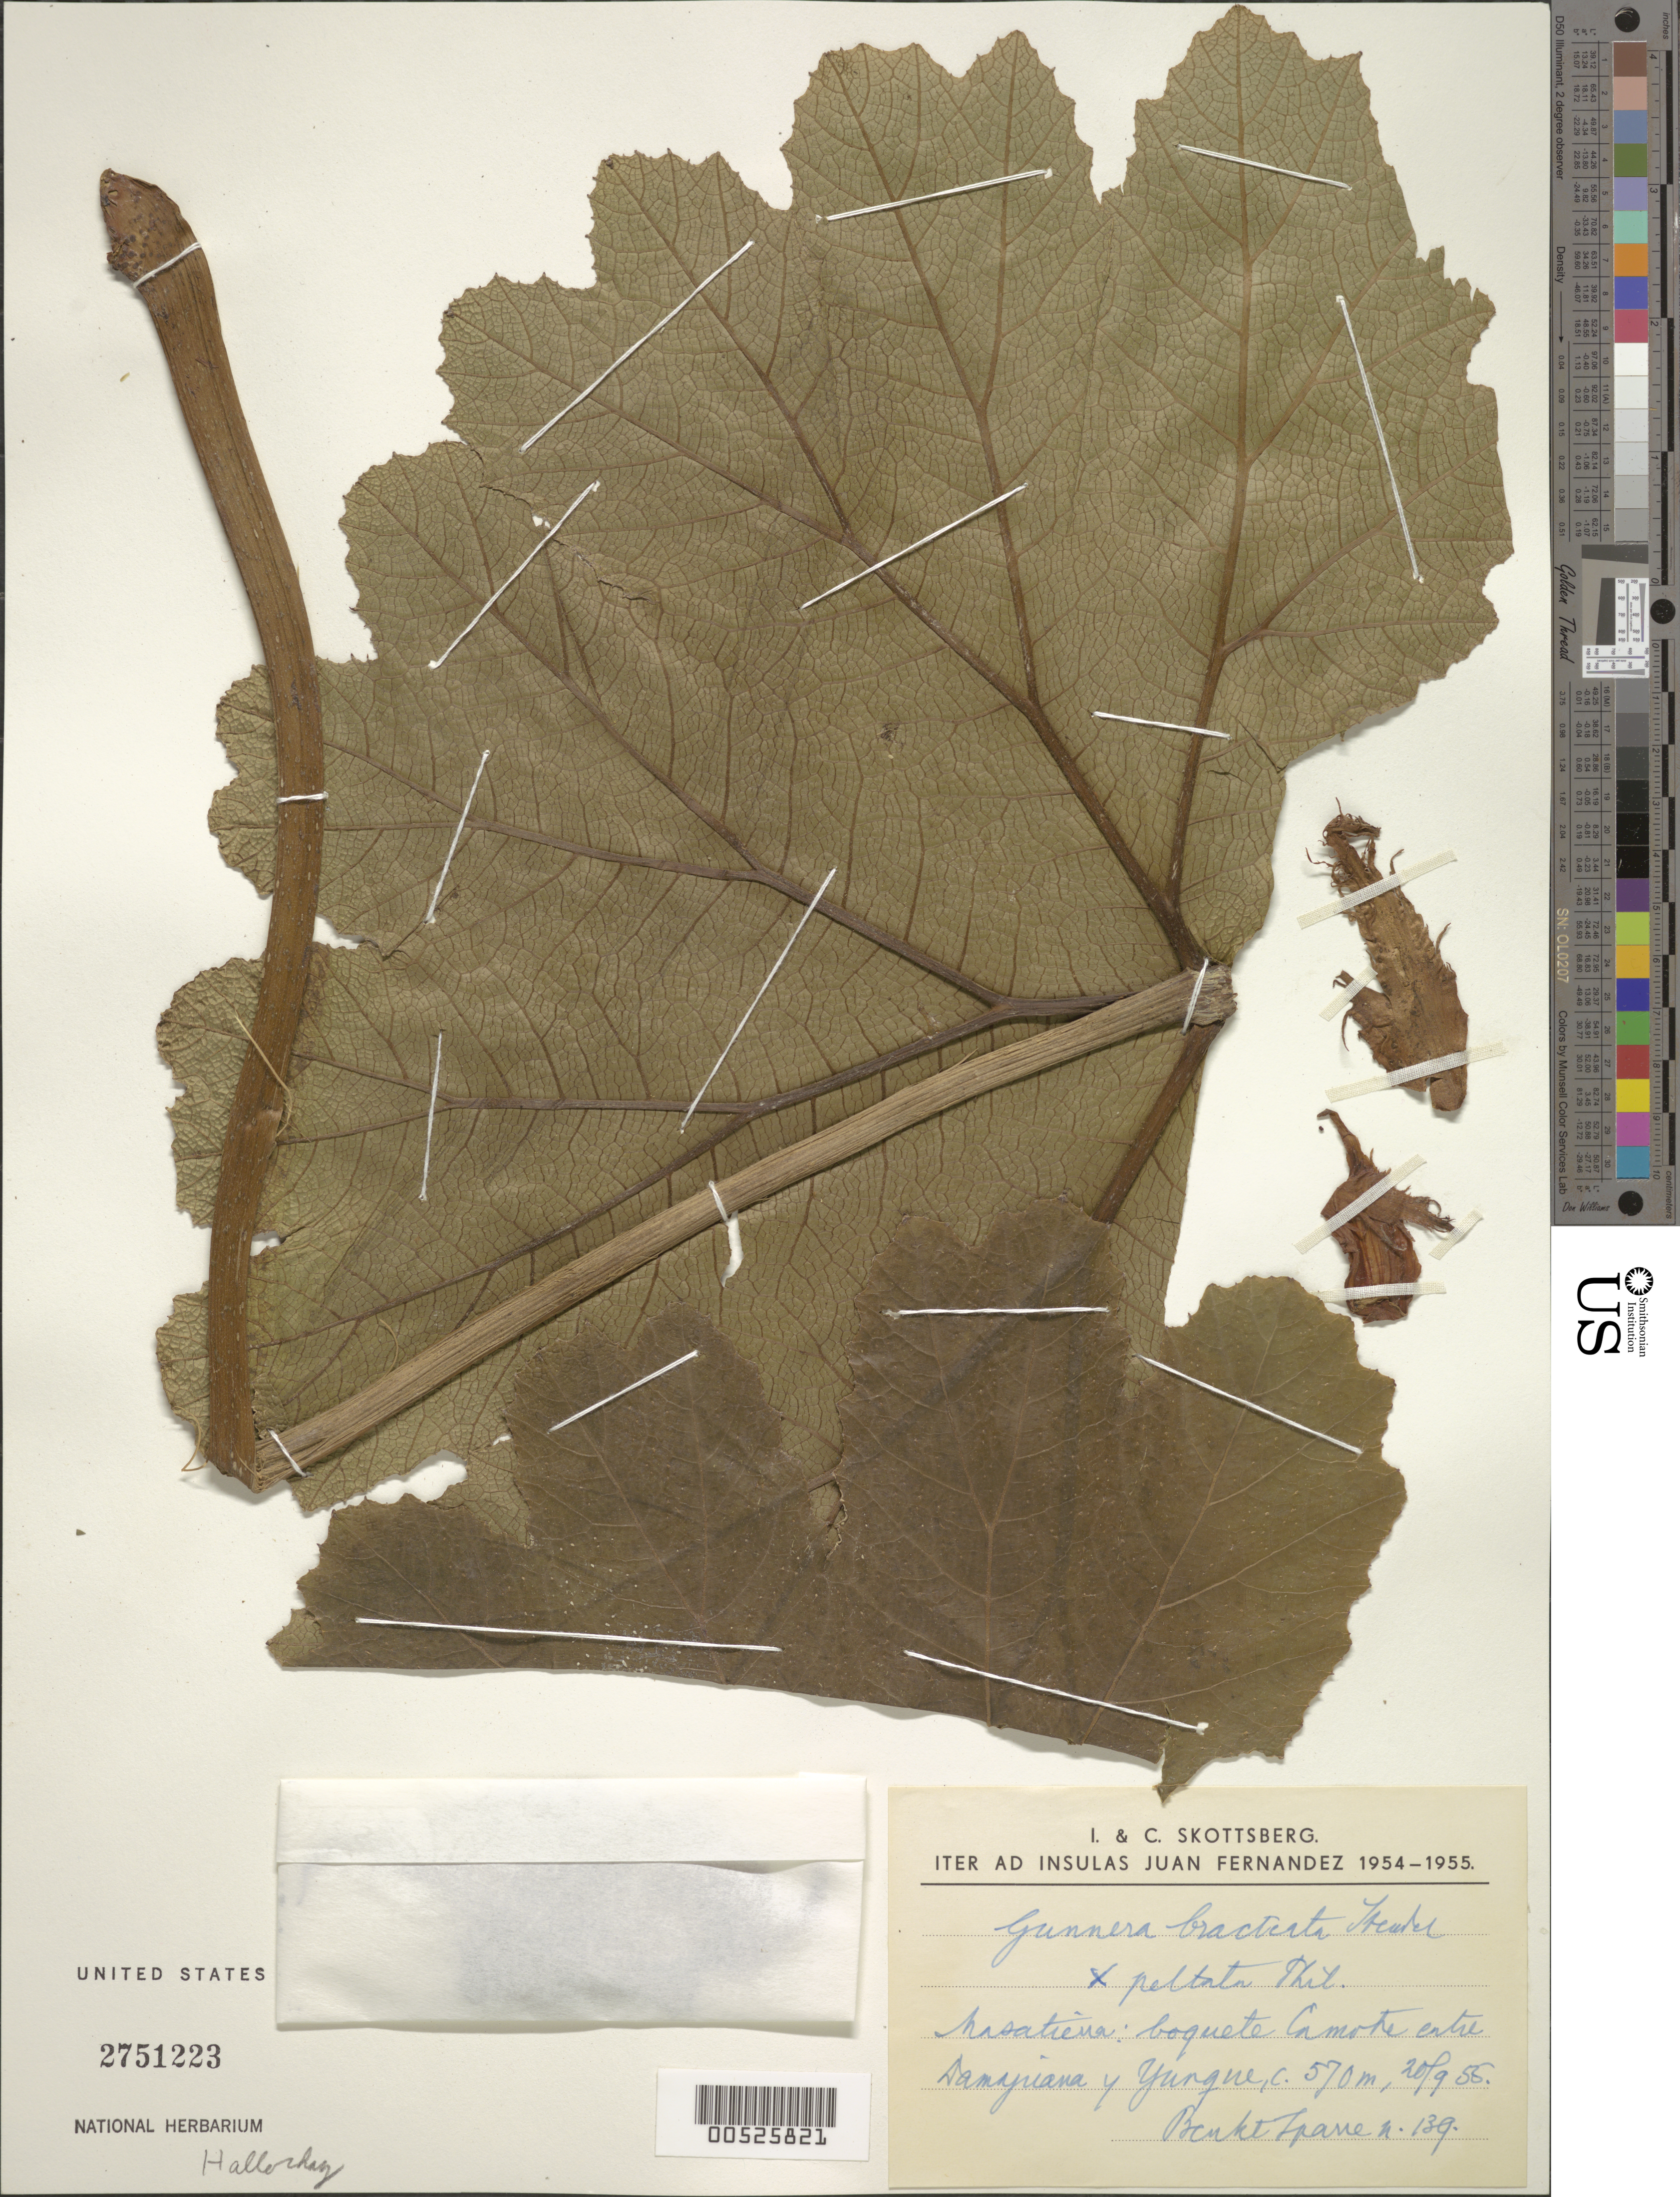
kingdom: Plantae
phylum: Tracheophyta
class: Magnoliopsida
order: Gunnerales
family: Gunneraceae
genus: Gunnera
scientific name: Gunnera bracteata x G. peltata Phil.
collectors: B. Sparre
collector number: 139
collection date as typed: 20 Sep 1939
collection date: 1939-09-20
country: Chile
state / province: Valparaíso (V)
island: Isla Más a Tierra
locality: Insulas Juan Fernandez. Masatierra: Boquete Comote entre Damayriana y Yunque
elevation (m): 570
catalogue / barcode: US 2751223